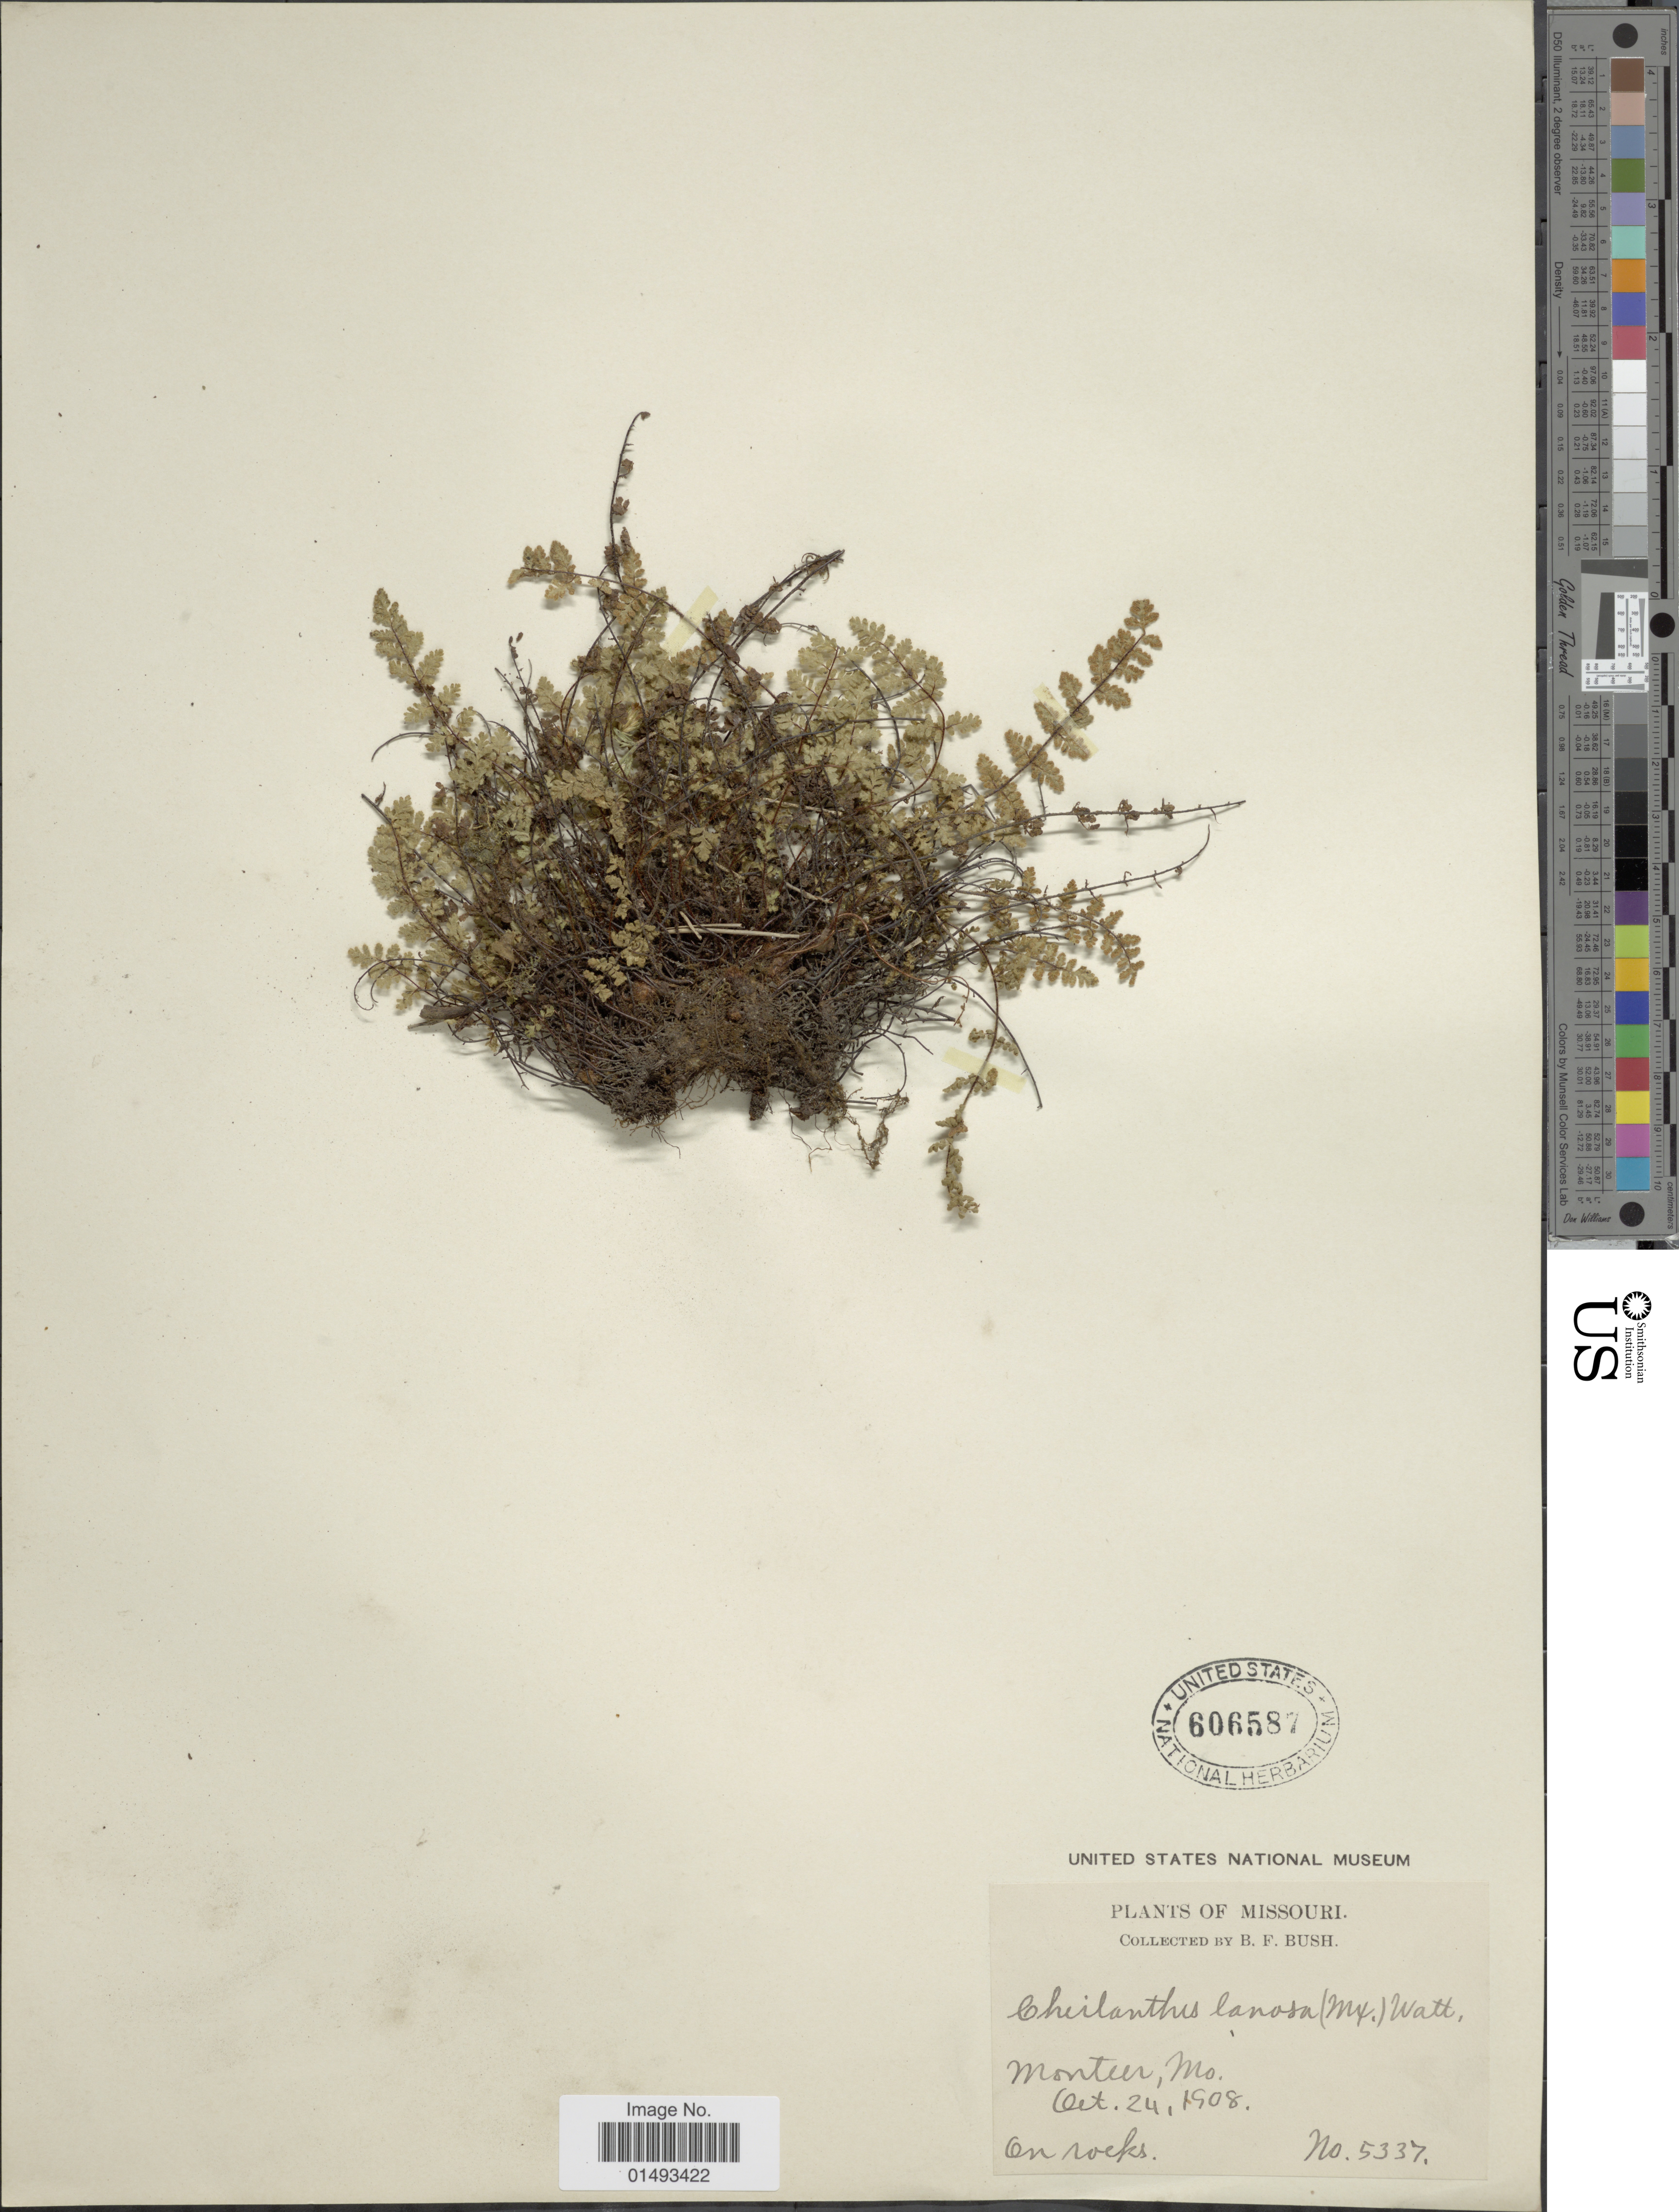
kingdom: Plantae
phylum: Tracheophyta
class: Polypodiopsida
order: Polypodiales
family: Pteridaceae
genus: Myriopteris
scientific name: Myriopteris lanosa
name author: (Michx.) Grusz & Windham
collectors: B. F. Bush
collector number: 5337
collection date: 1908-10-24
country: United States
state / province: Missouri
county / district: Shannon County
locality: Montier.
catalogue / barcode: US 606587